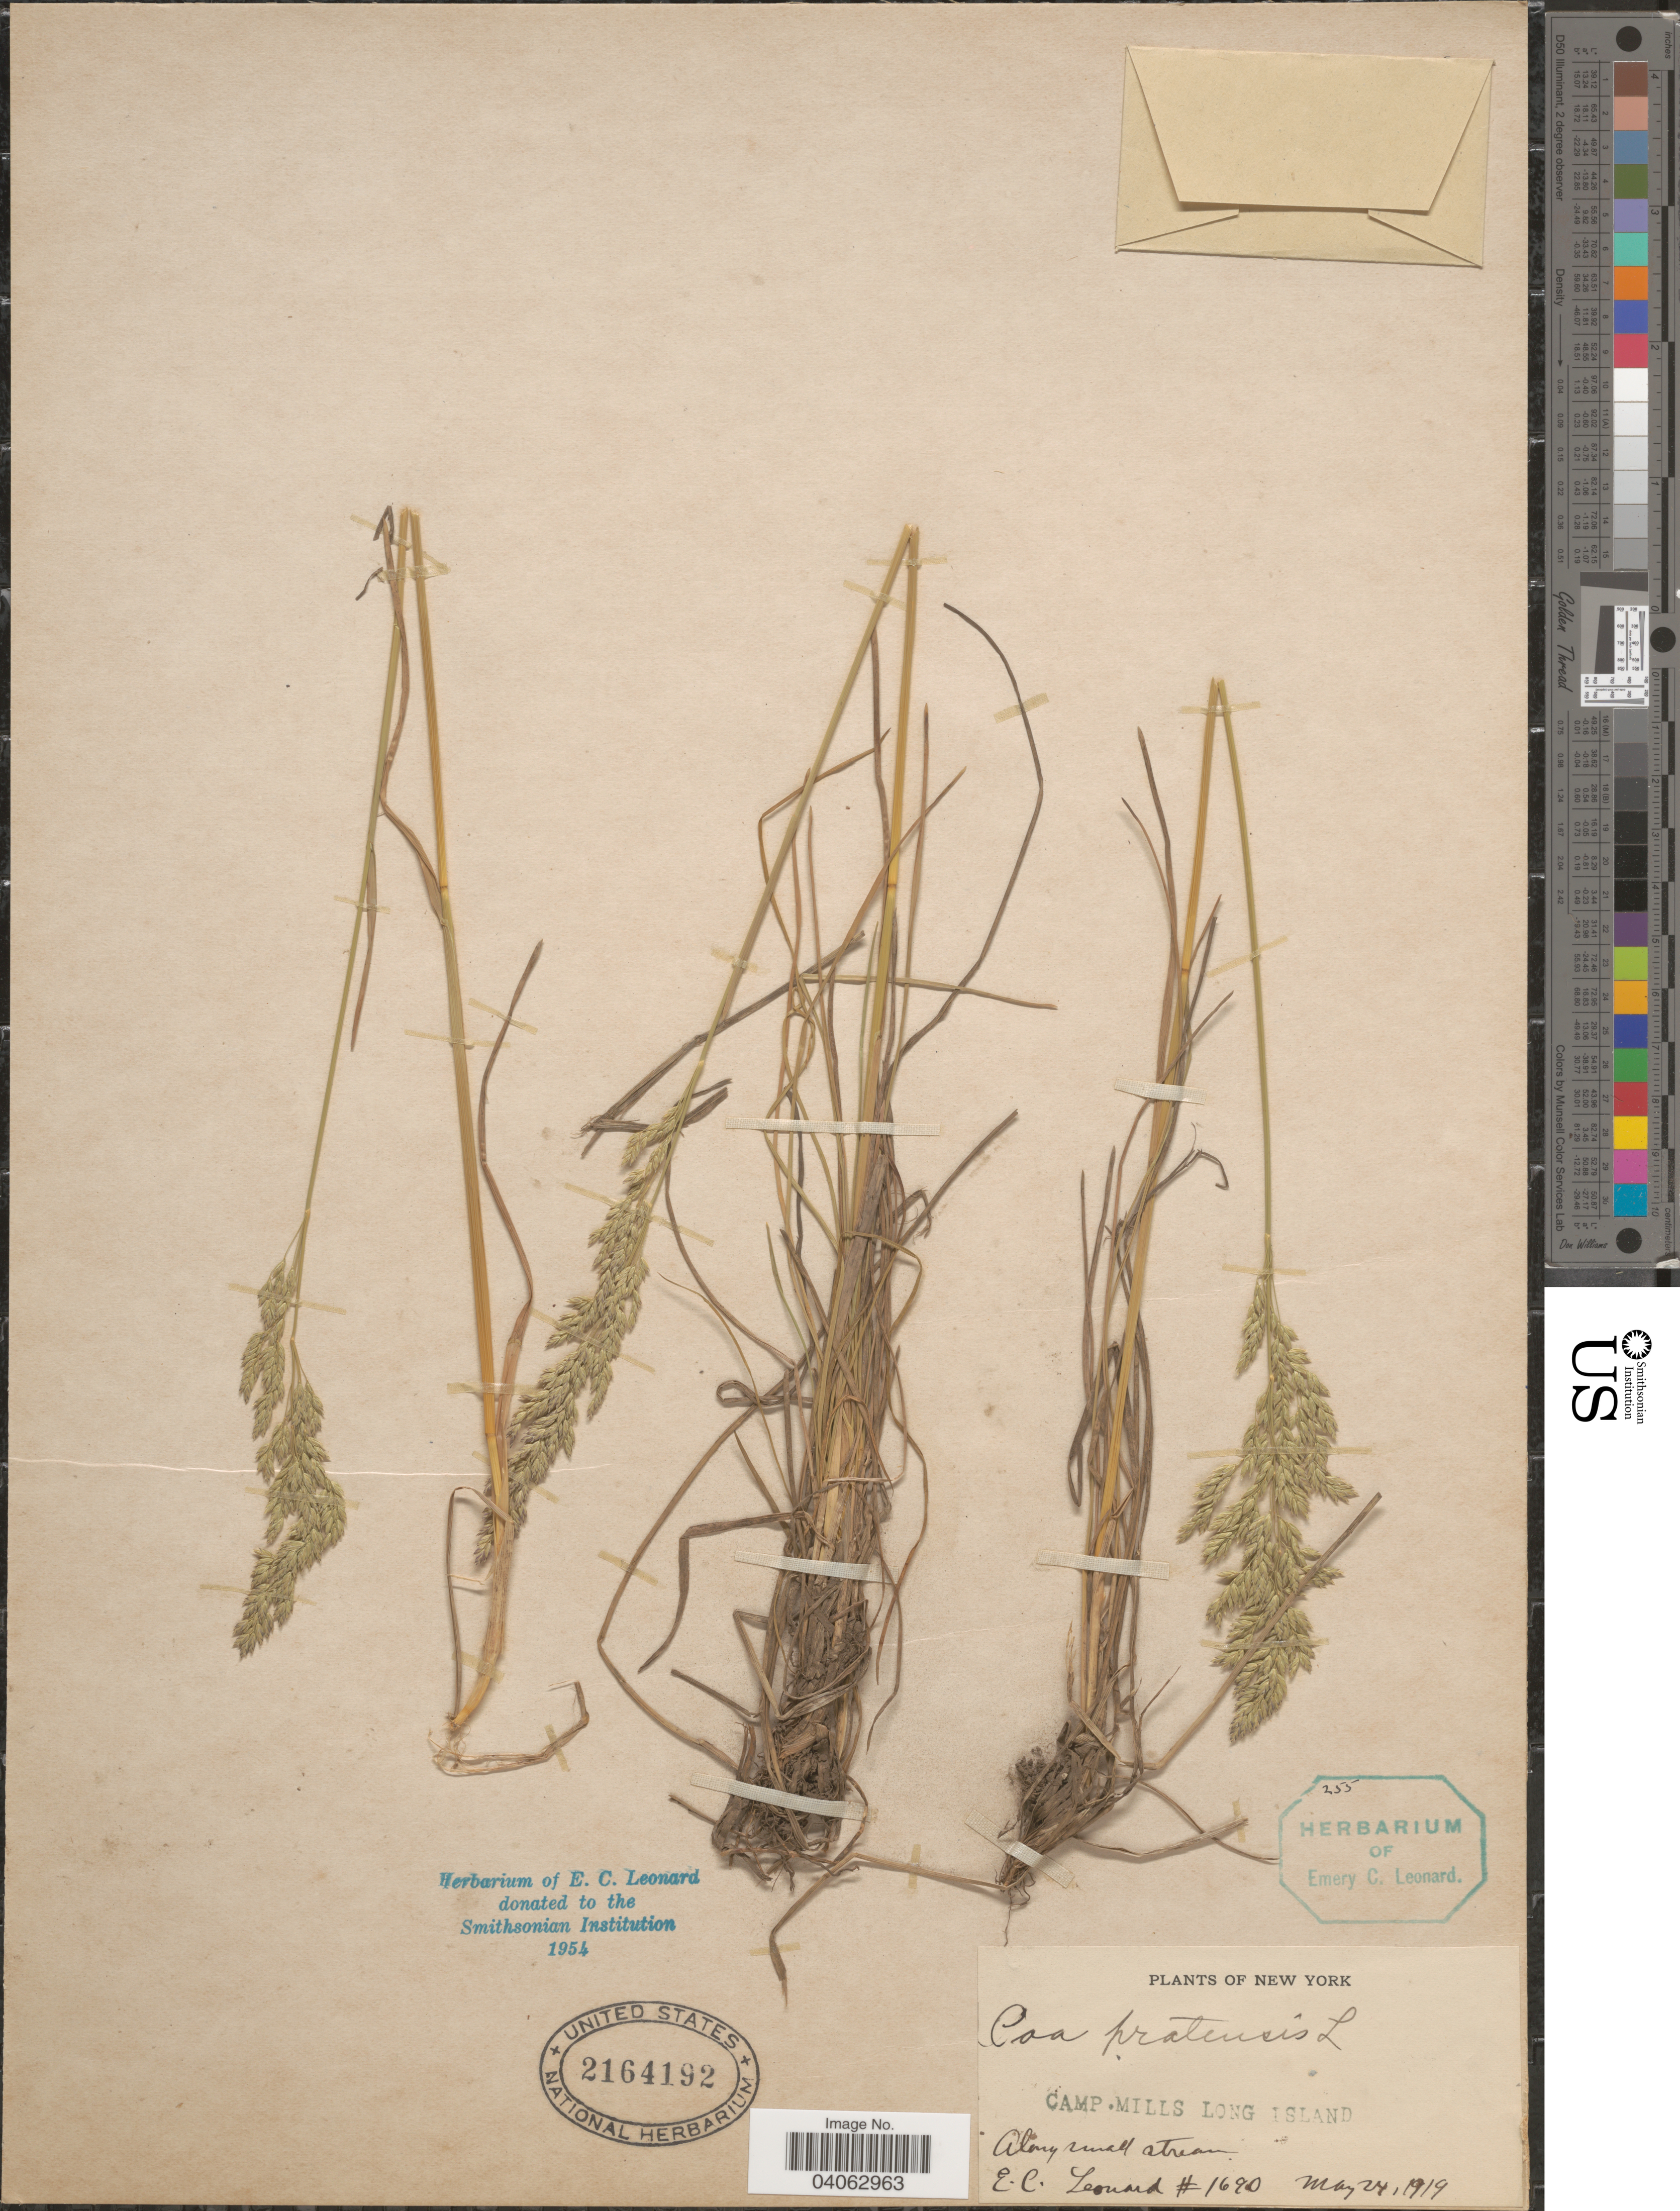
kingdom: Plantae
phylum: Tracheophyta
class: Liliopsida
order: Poales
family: Poaceae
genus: Poa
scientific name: Poa pratensis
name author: L.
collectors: E. C. Leonard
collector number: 1690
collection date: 1919-05-24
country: United States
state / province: New York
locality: Camp Millis Long Island. Along small stream.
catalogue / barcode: US 2164192